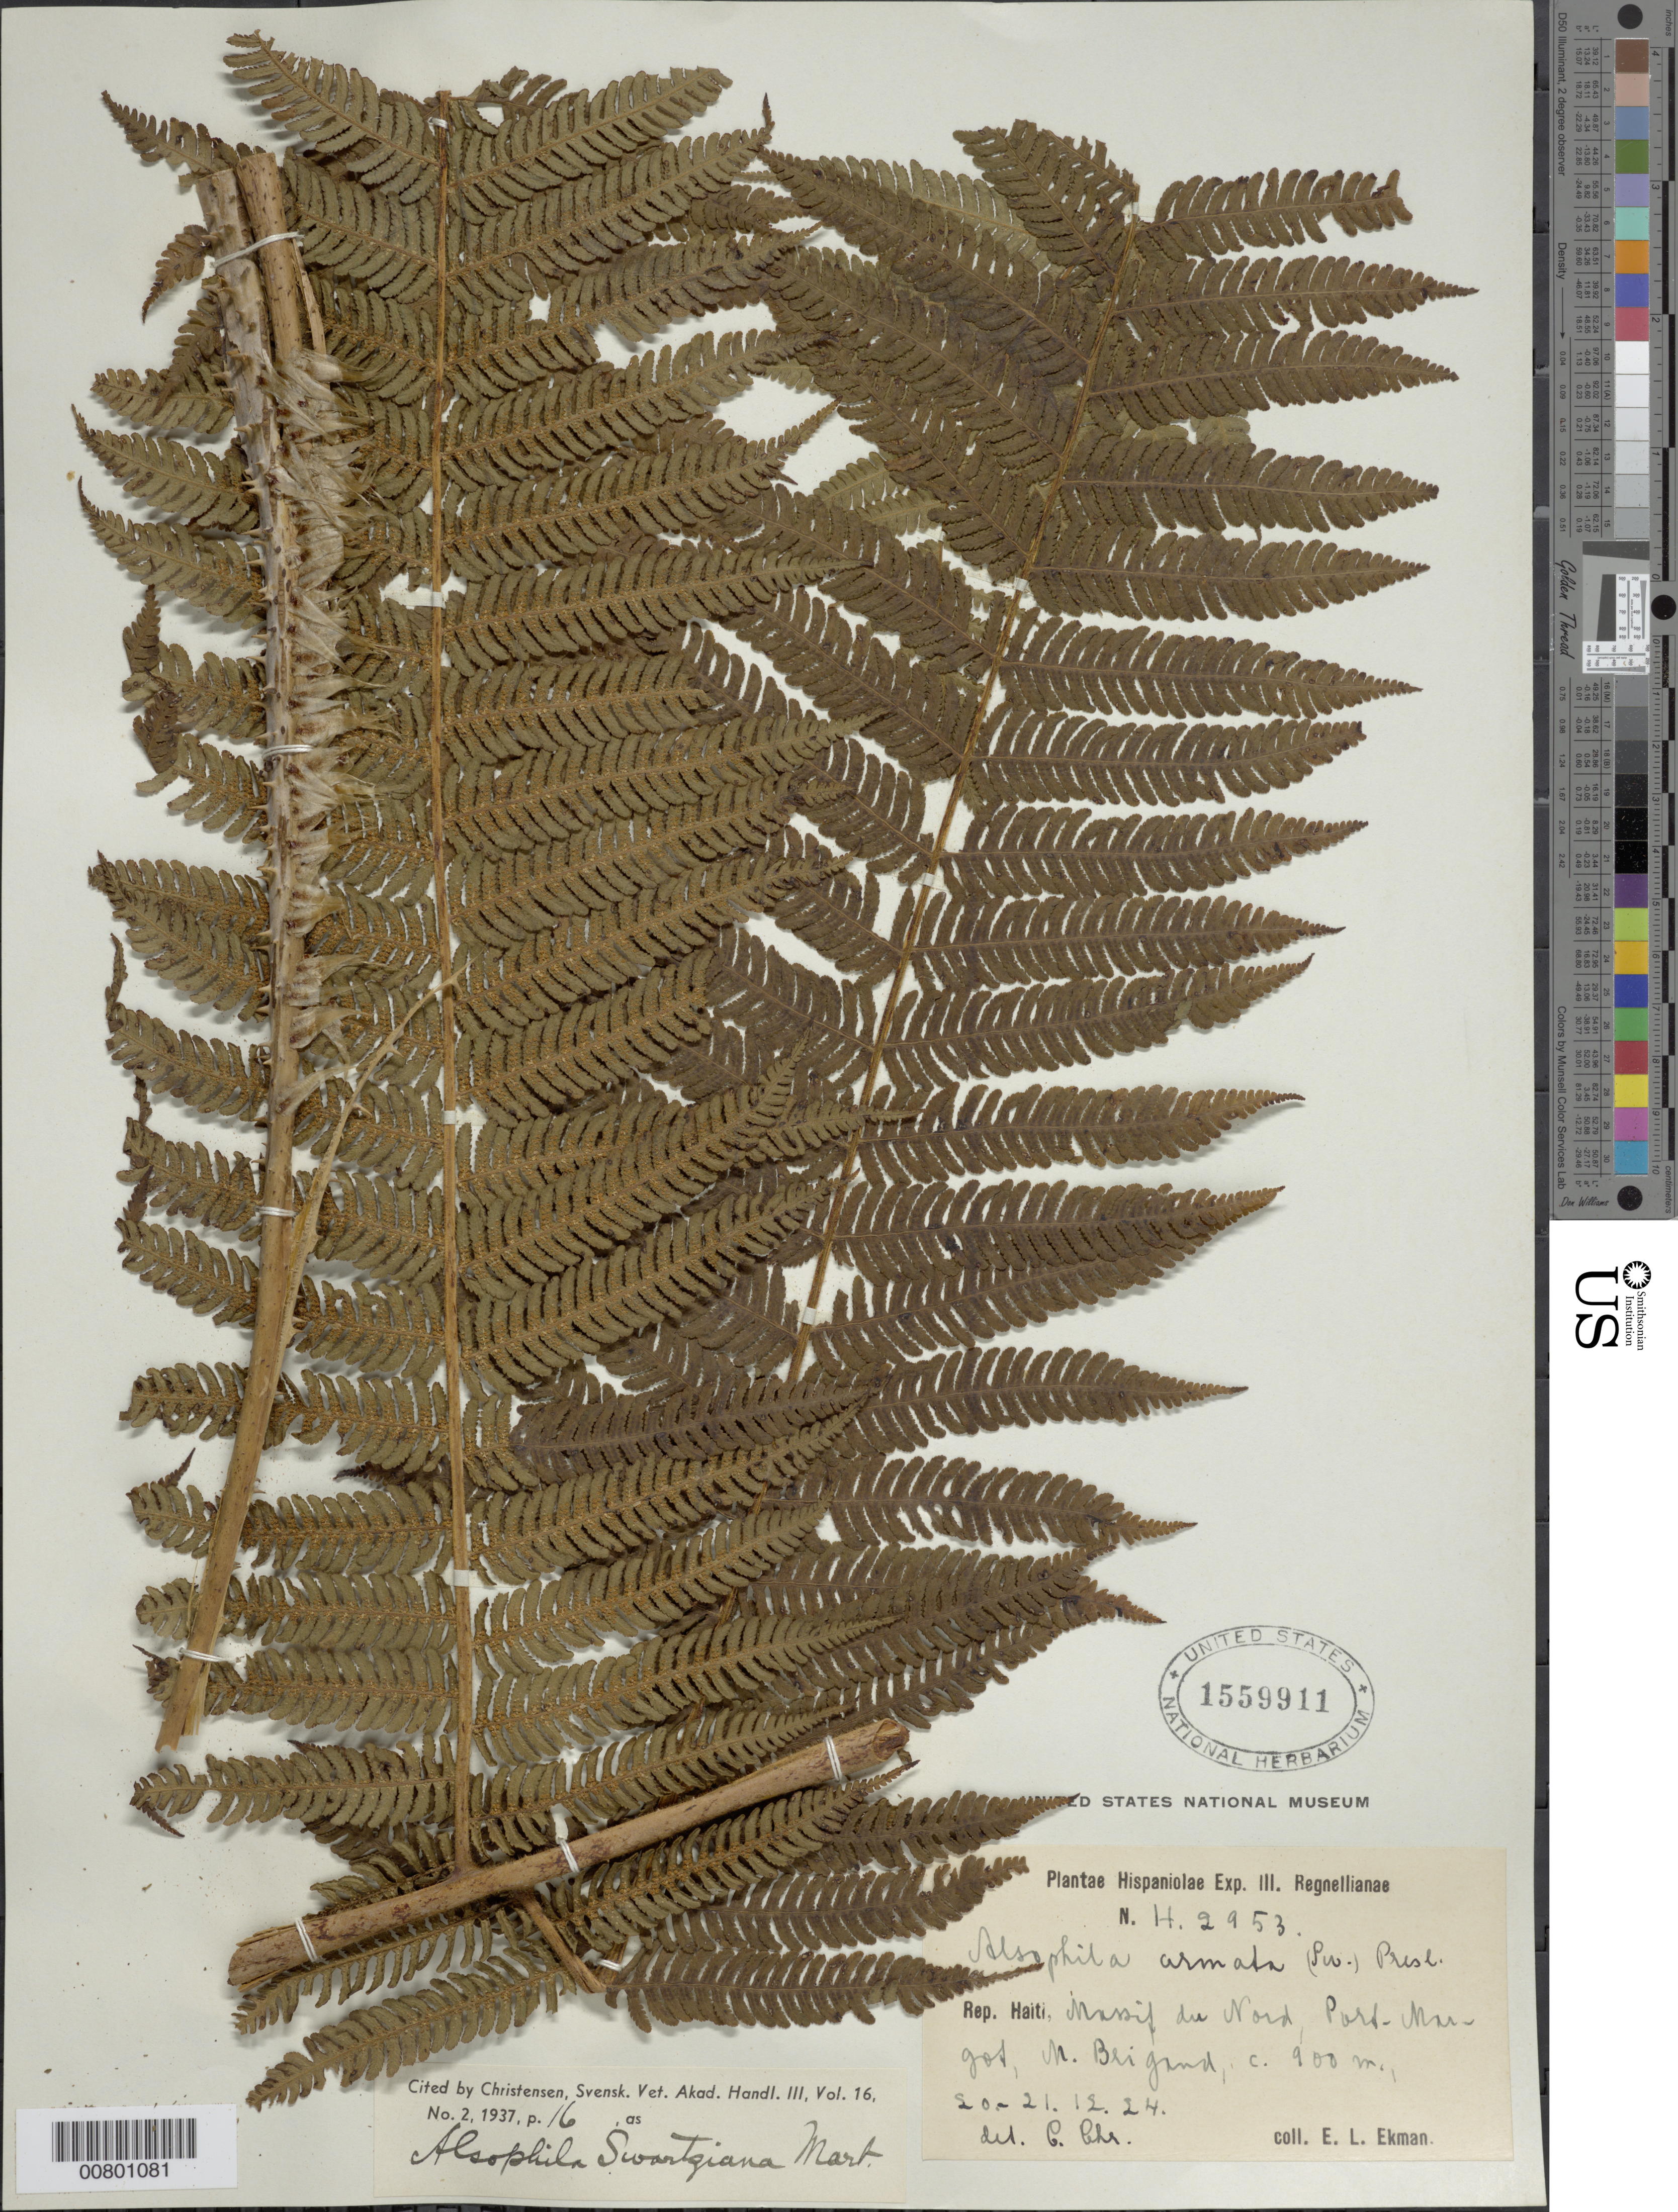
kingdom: Plantae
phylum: Tracheophyta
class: Polypodiopsida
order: Cyatheales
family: Cyatheaceae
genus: Alsophila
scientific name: Alsophila swartziana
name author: Mart.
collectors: E. L. Ekman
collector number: H 2953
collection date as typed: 20 Dec 1924 to 21 Dec 1924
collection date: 1924-12-20/1924-12-21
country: Haiti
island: Hispaniola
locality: Massif du Nord, Port Margot, M. Brigand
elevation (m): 900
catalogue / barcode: US 1559911